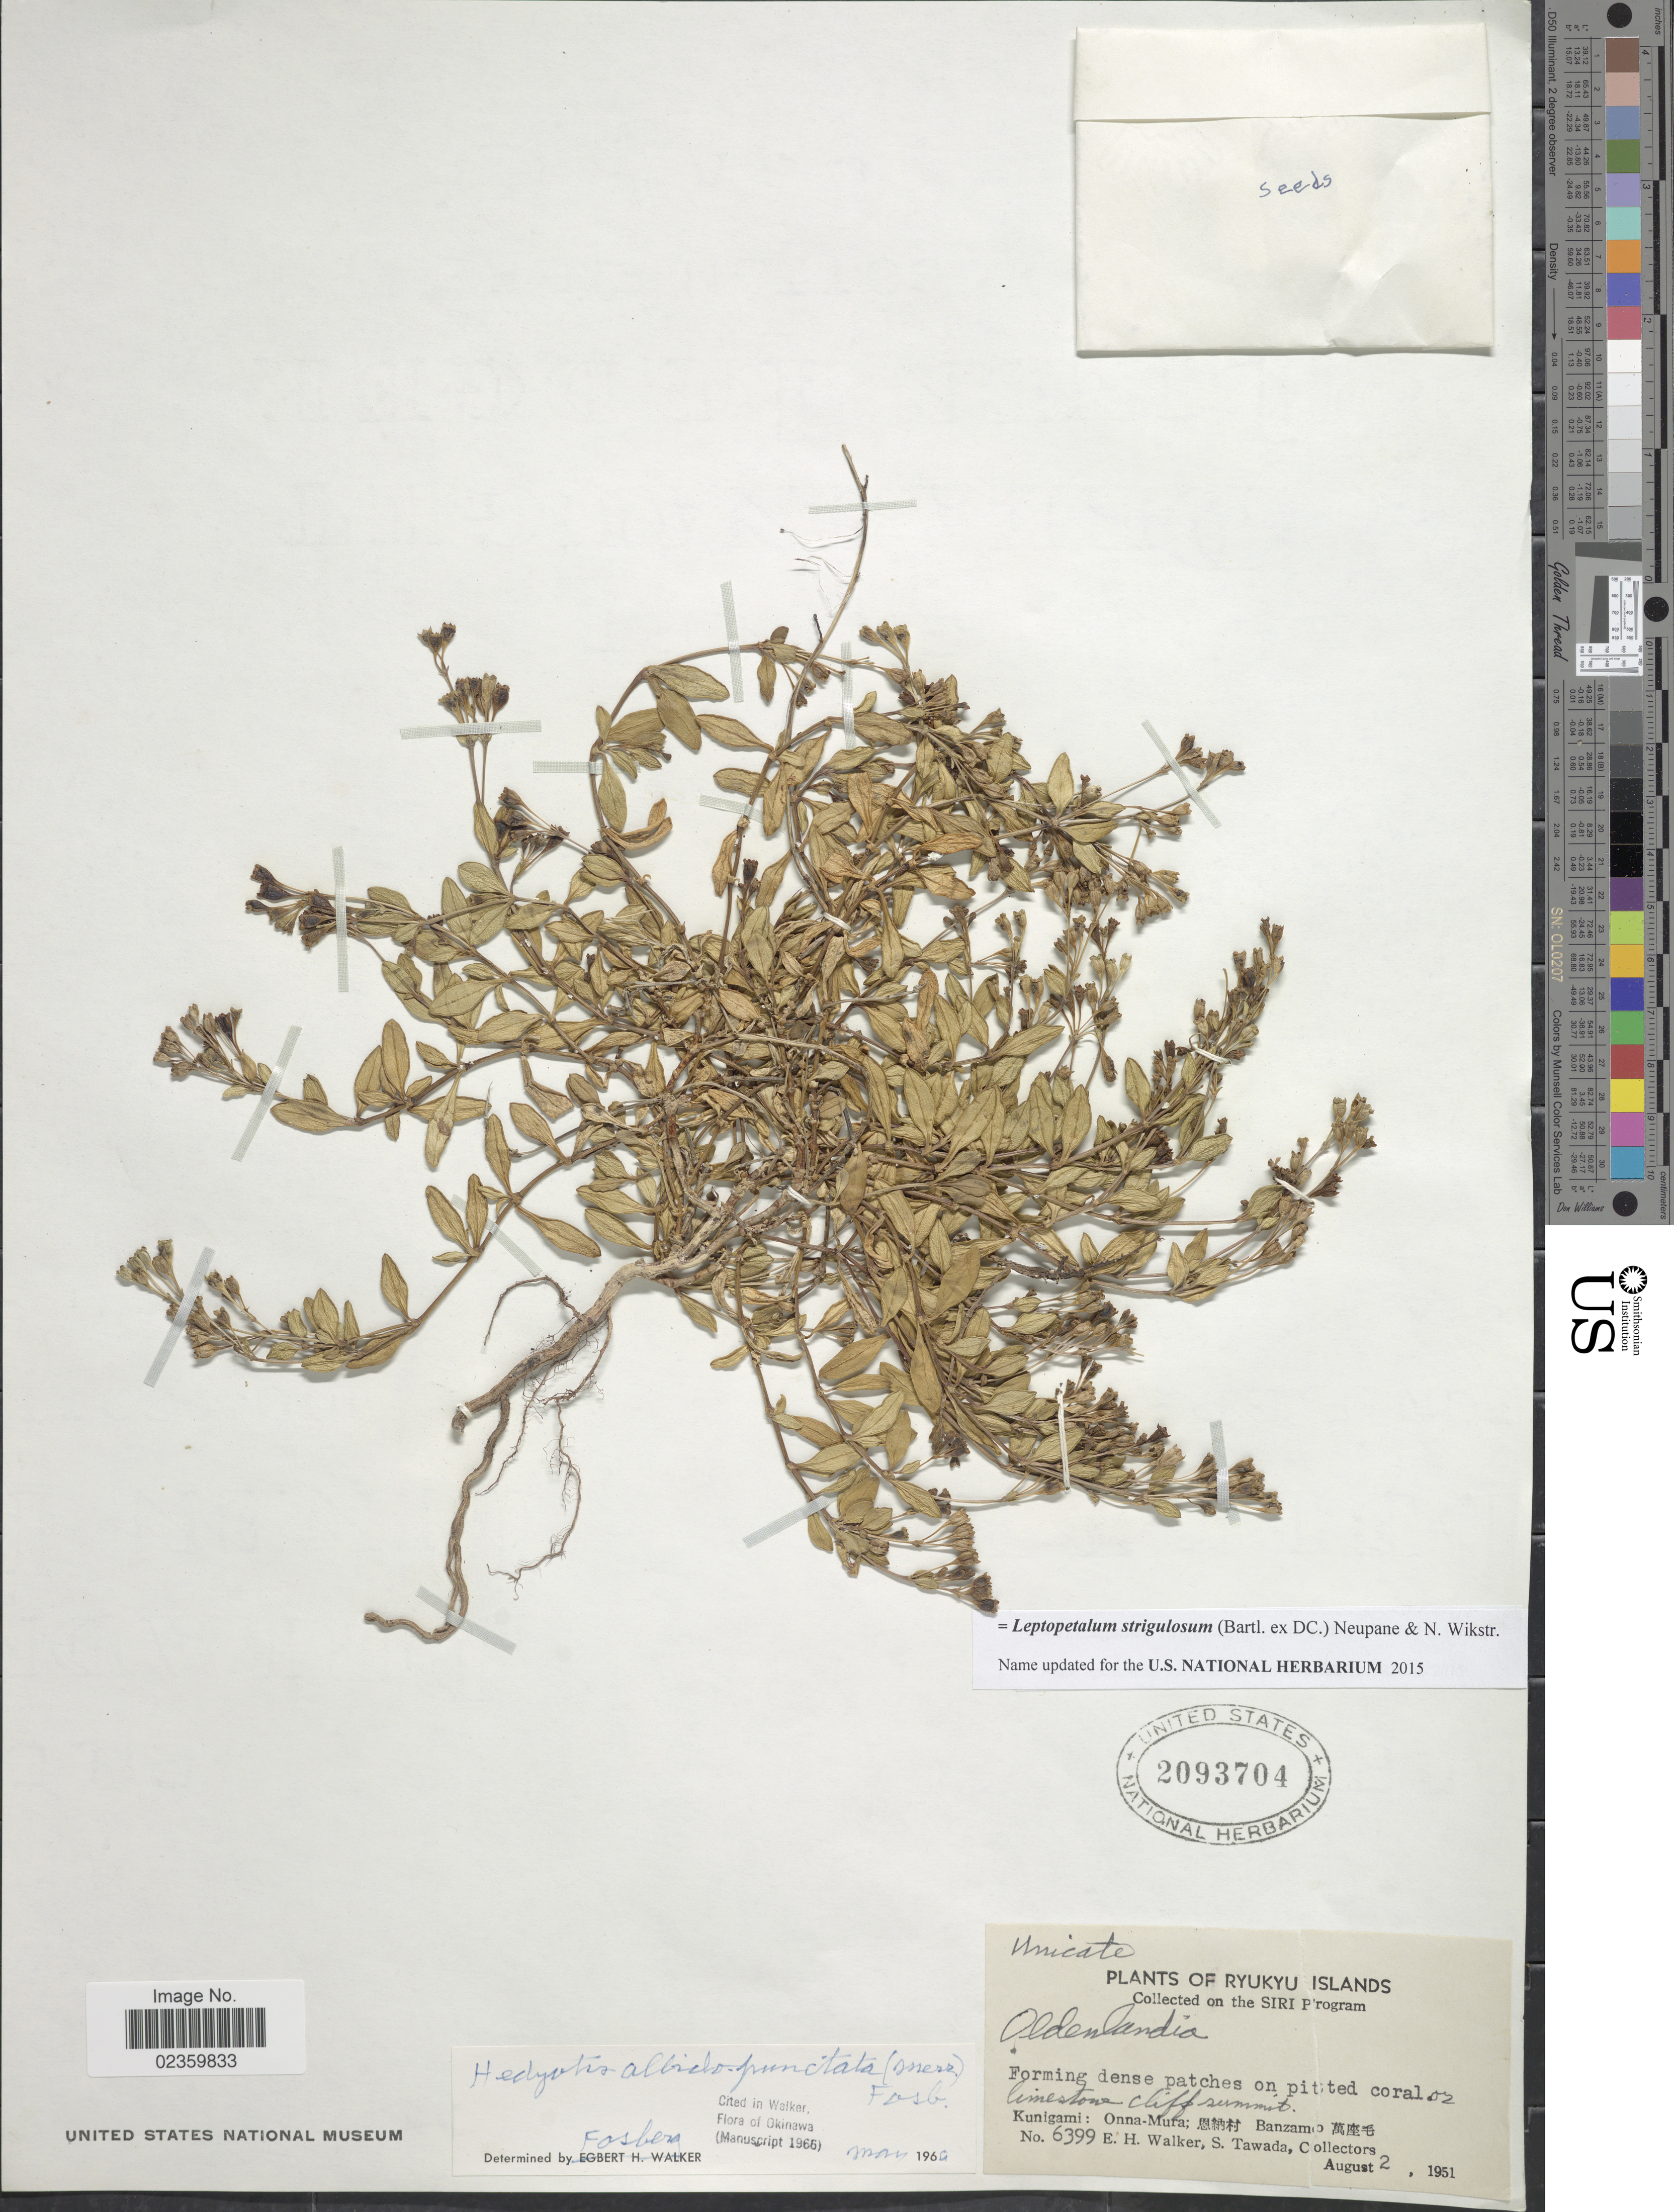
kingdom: Plantae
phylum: Tracheophyta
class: Magnoliopsida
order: Gentianales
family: Rubiaceae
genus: Leptopetalum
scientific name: Leptopetalum strigulosum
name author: (Bartl. ex DC.) Neupane & N. Wikstr.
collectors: E. H. Walker & S. Tawada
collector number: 6399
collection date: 1951-08-02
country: Japan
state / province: Okinawa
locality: Ryukyu Islands, Kunigami: Onna-Mura; Banzamo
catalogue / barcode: US 2093704